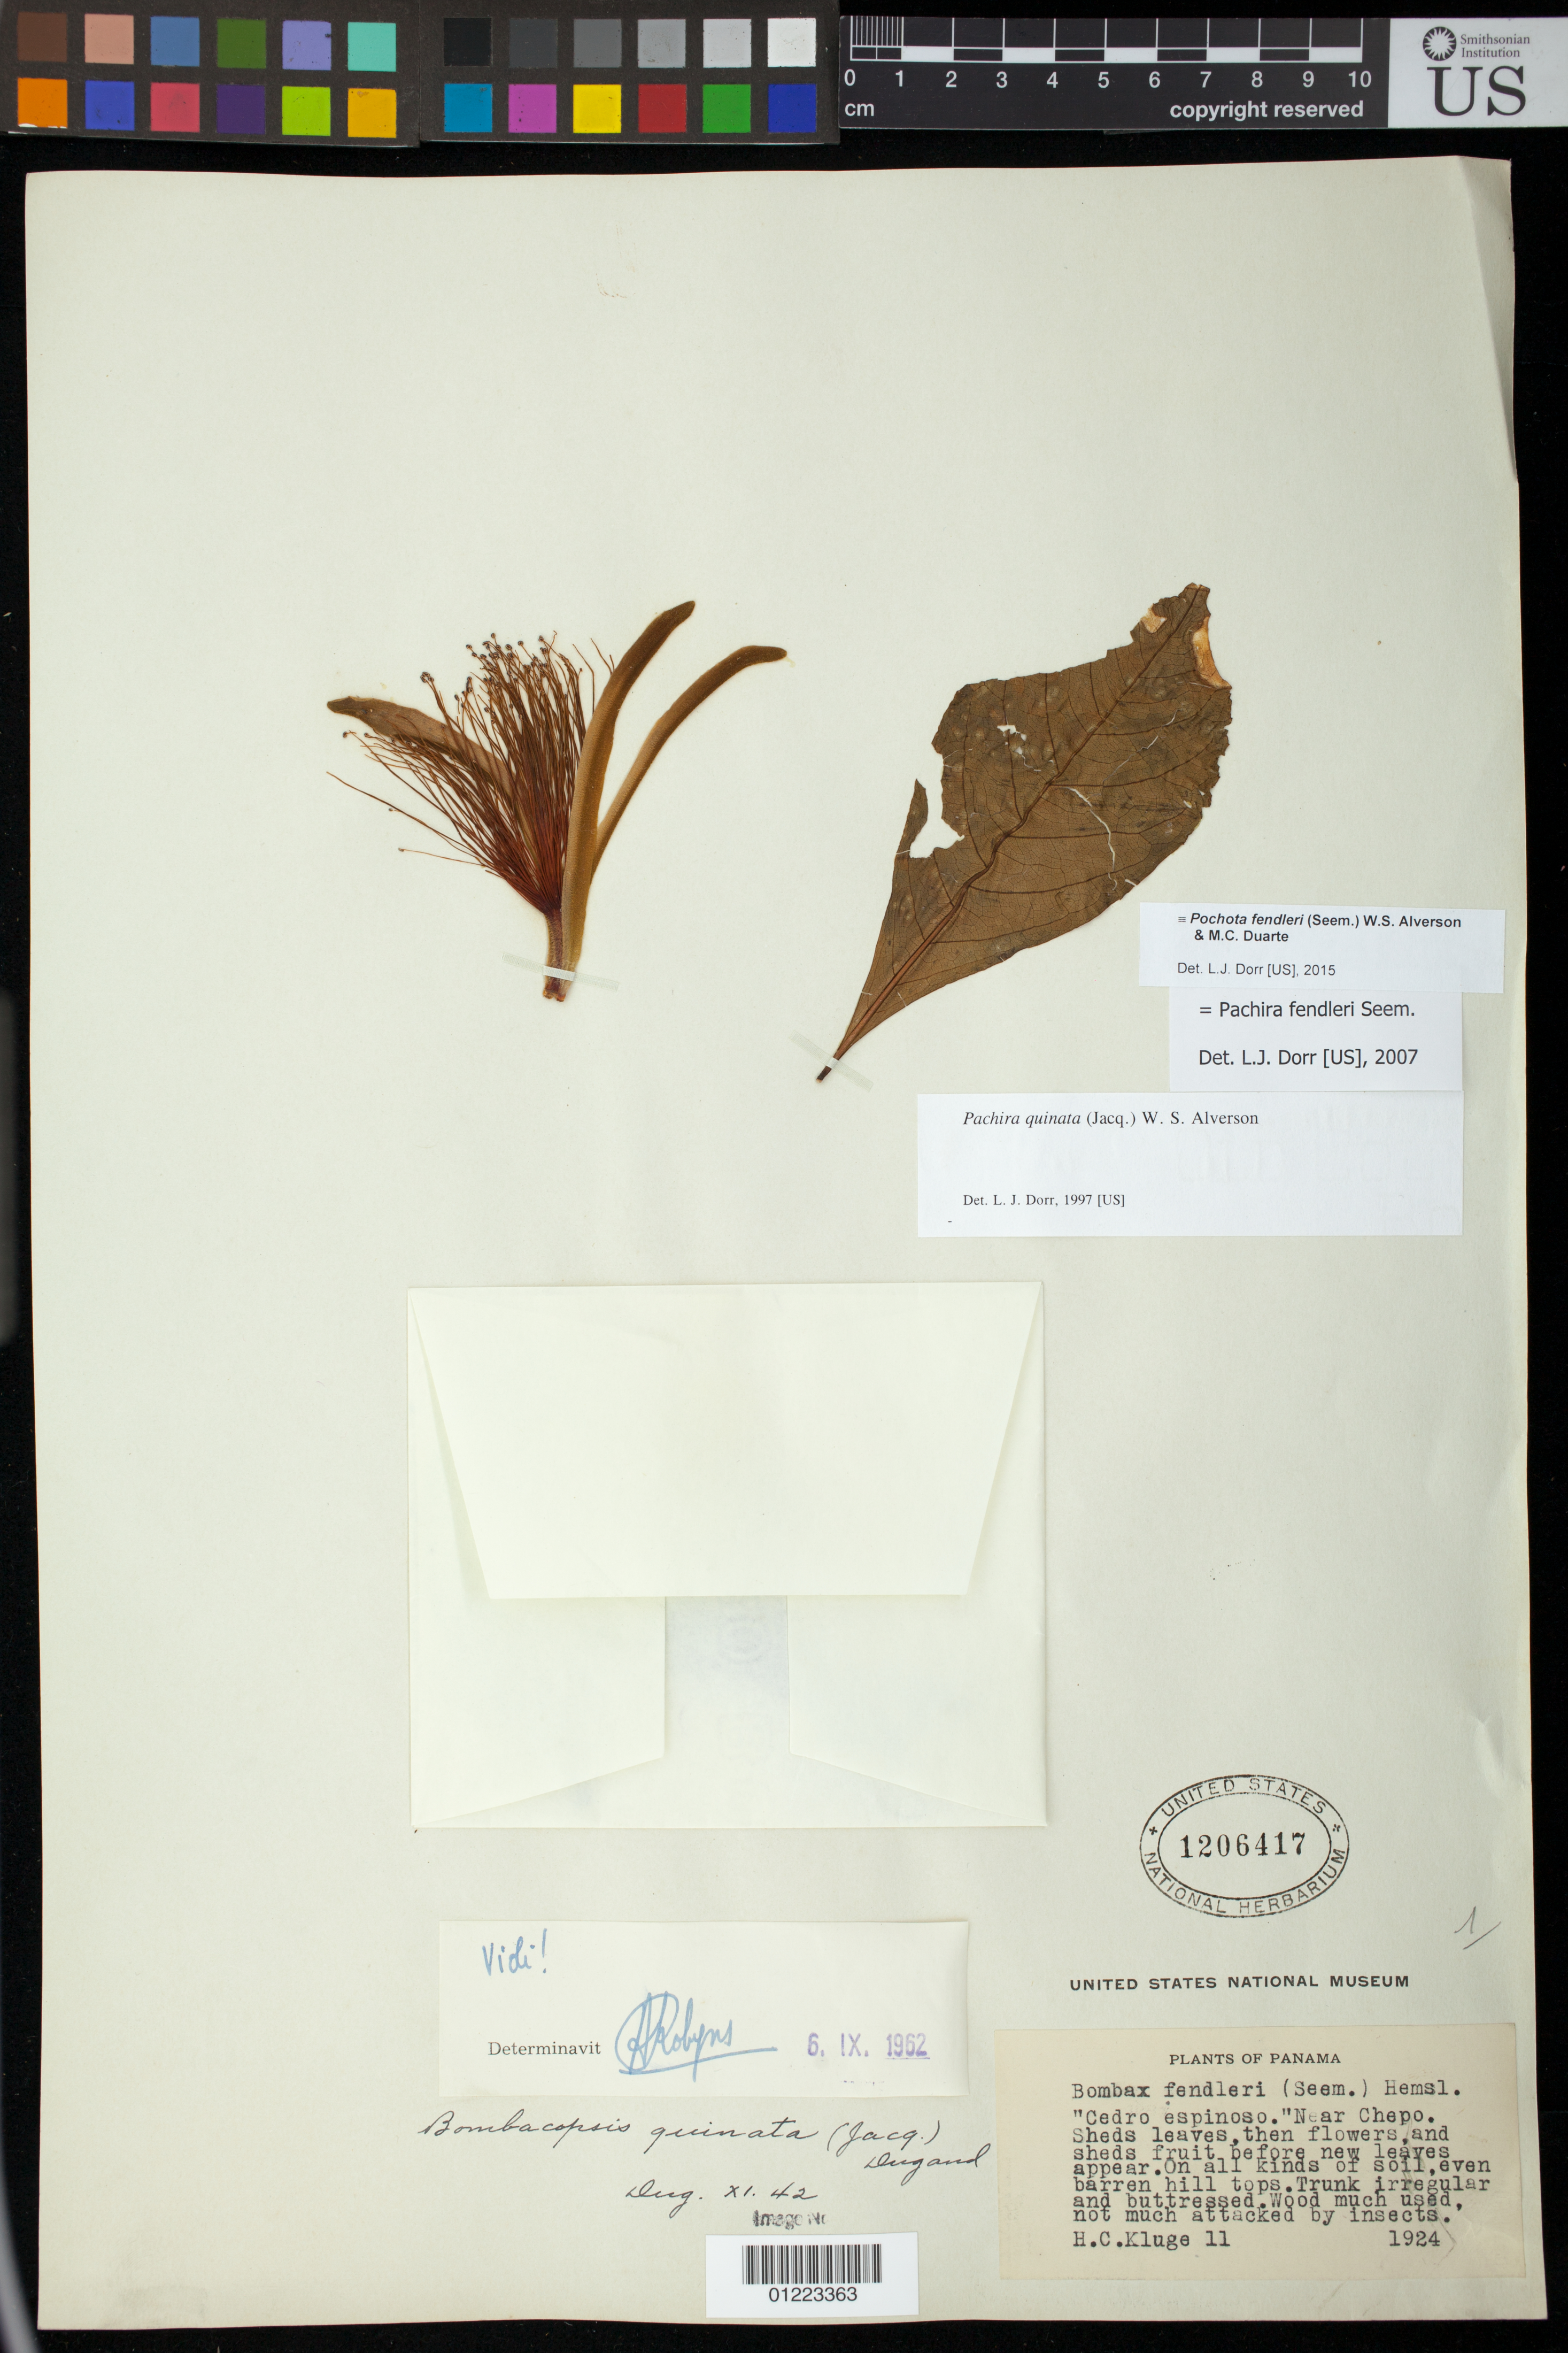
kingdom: Plantae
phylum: Tracheophyta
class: Magnoliopsida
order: Malvales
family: Malvaceae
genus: Pochota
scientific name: Pochota fendleri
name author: (Seem.) W.S. Alverson & M.C. Duarte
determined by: Dorr, L. J., (BOT), Smithsonian Institution - National Museum of Natural History (UNITED STATES)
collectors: H. C. Kluge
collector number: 11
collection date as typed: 1924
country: Panama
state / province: Panamá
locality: near Chepo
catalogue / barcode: US 1206417